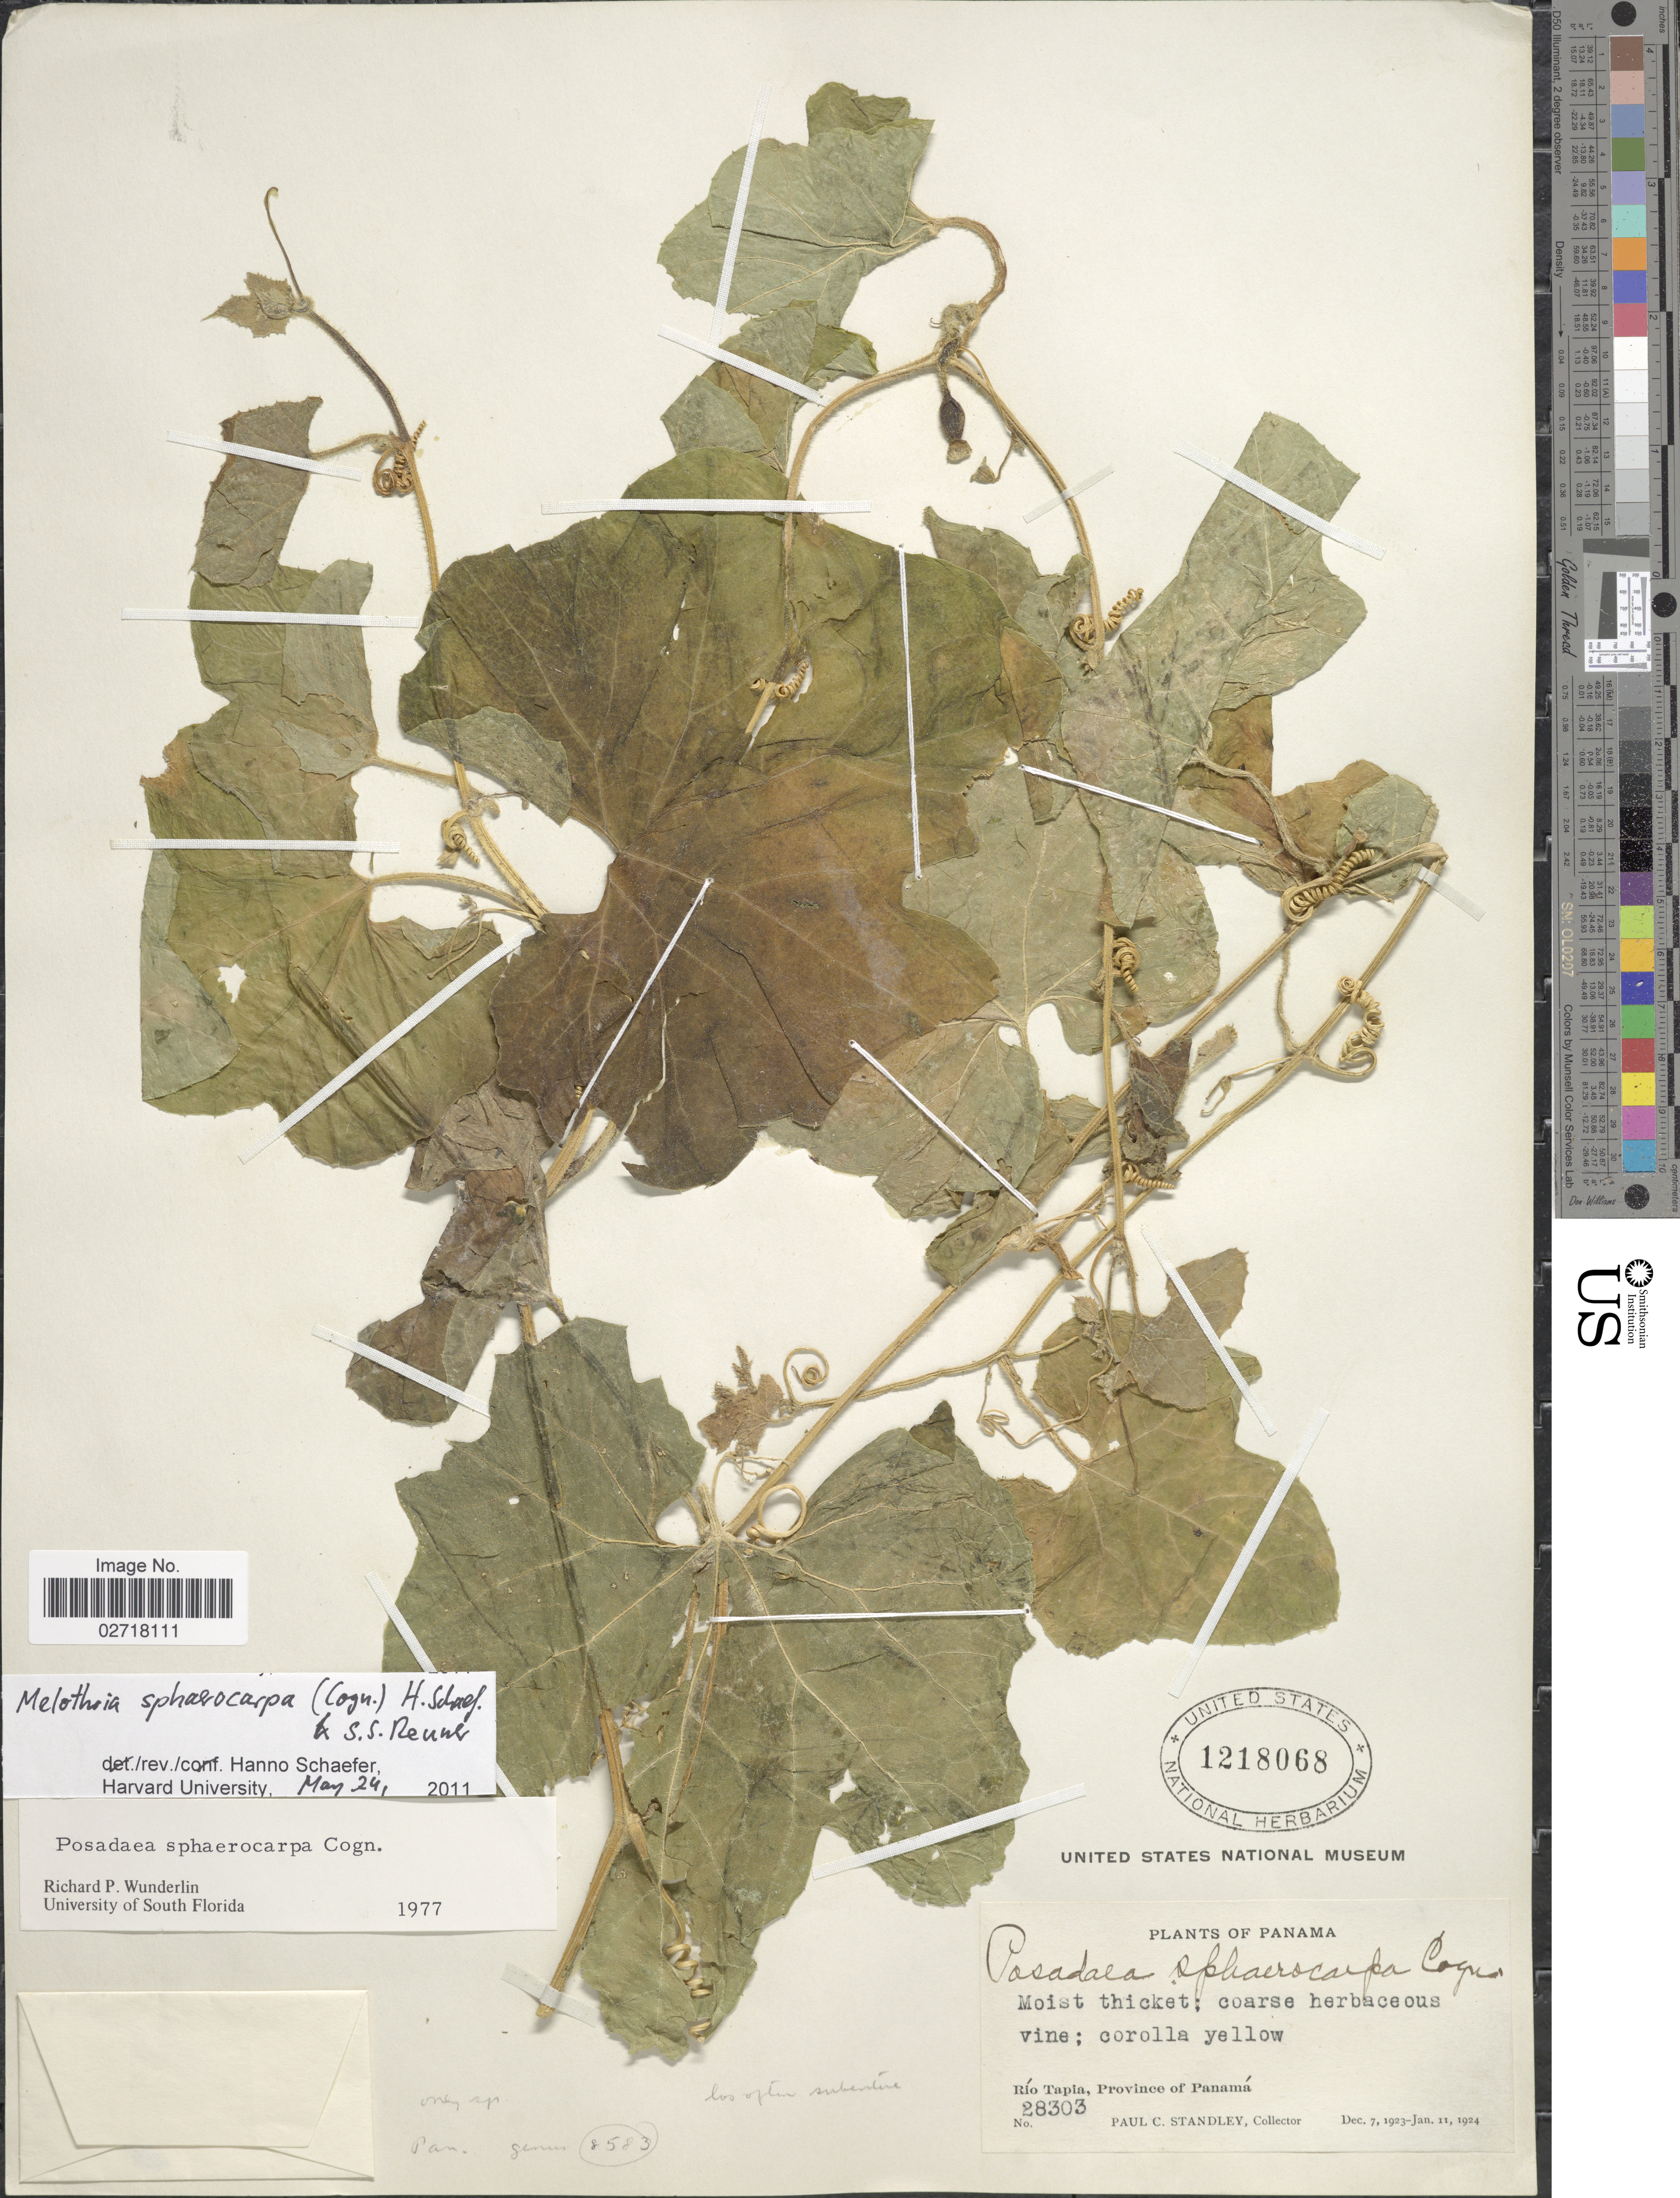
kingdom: Plantae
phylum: Tracheophyta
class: Magnoliopsida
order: Cucurbitales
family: Cucurbitaceae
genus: Melothria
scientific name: Melothria sphaerocarpa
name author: (Cogn.) H. Schaef. & S.S. Renner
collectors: P. C. Standley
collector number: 28303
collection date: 1923-12-07/1924-01-11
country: Panama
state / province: Panamá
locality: Rio Tapia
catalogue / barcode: US 1218068